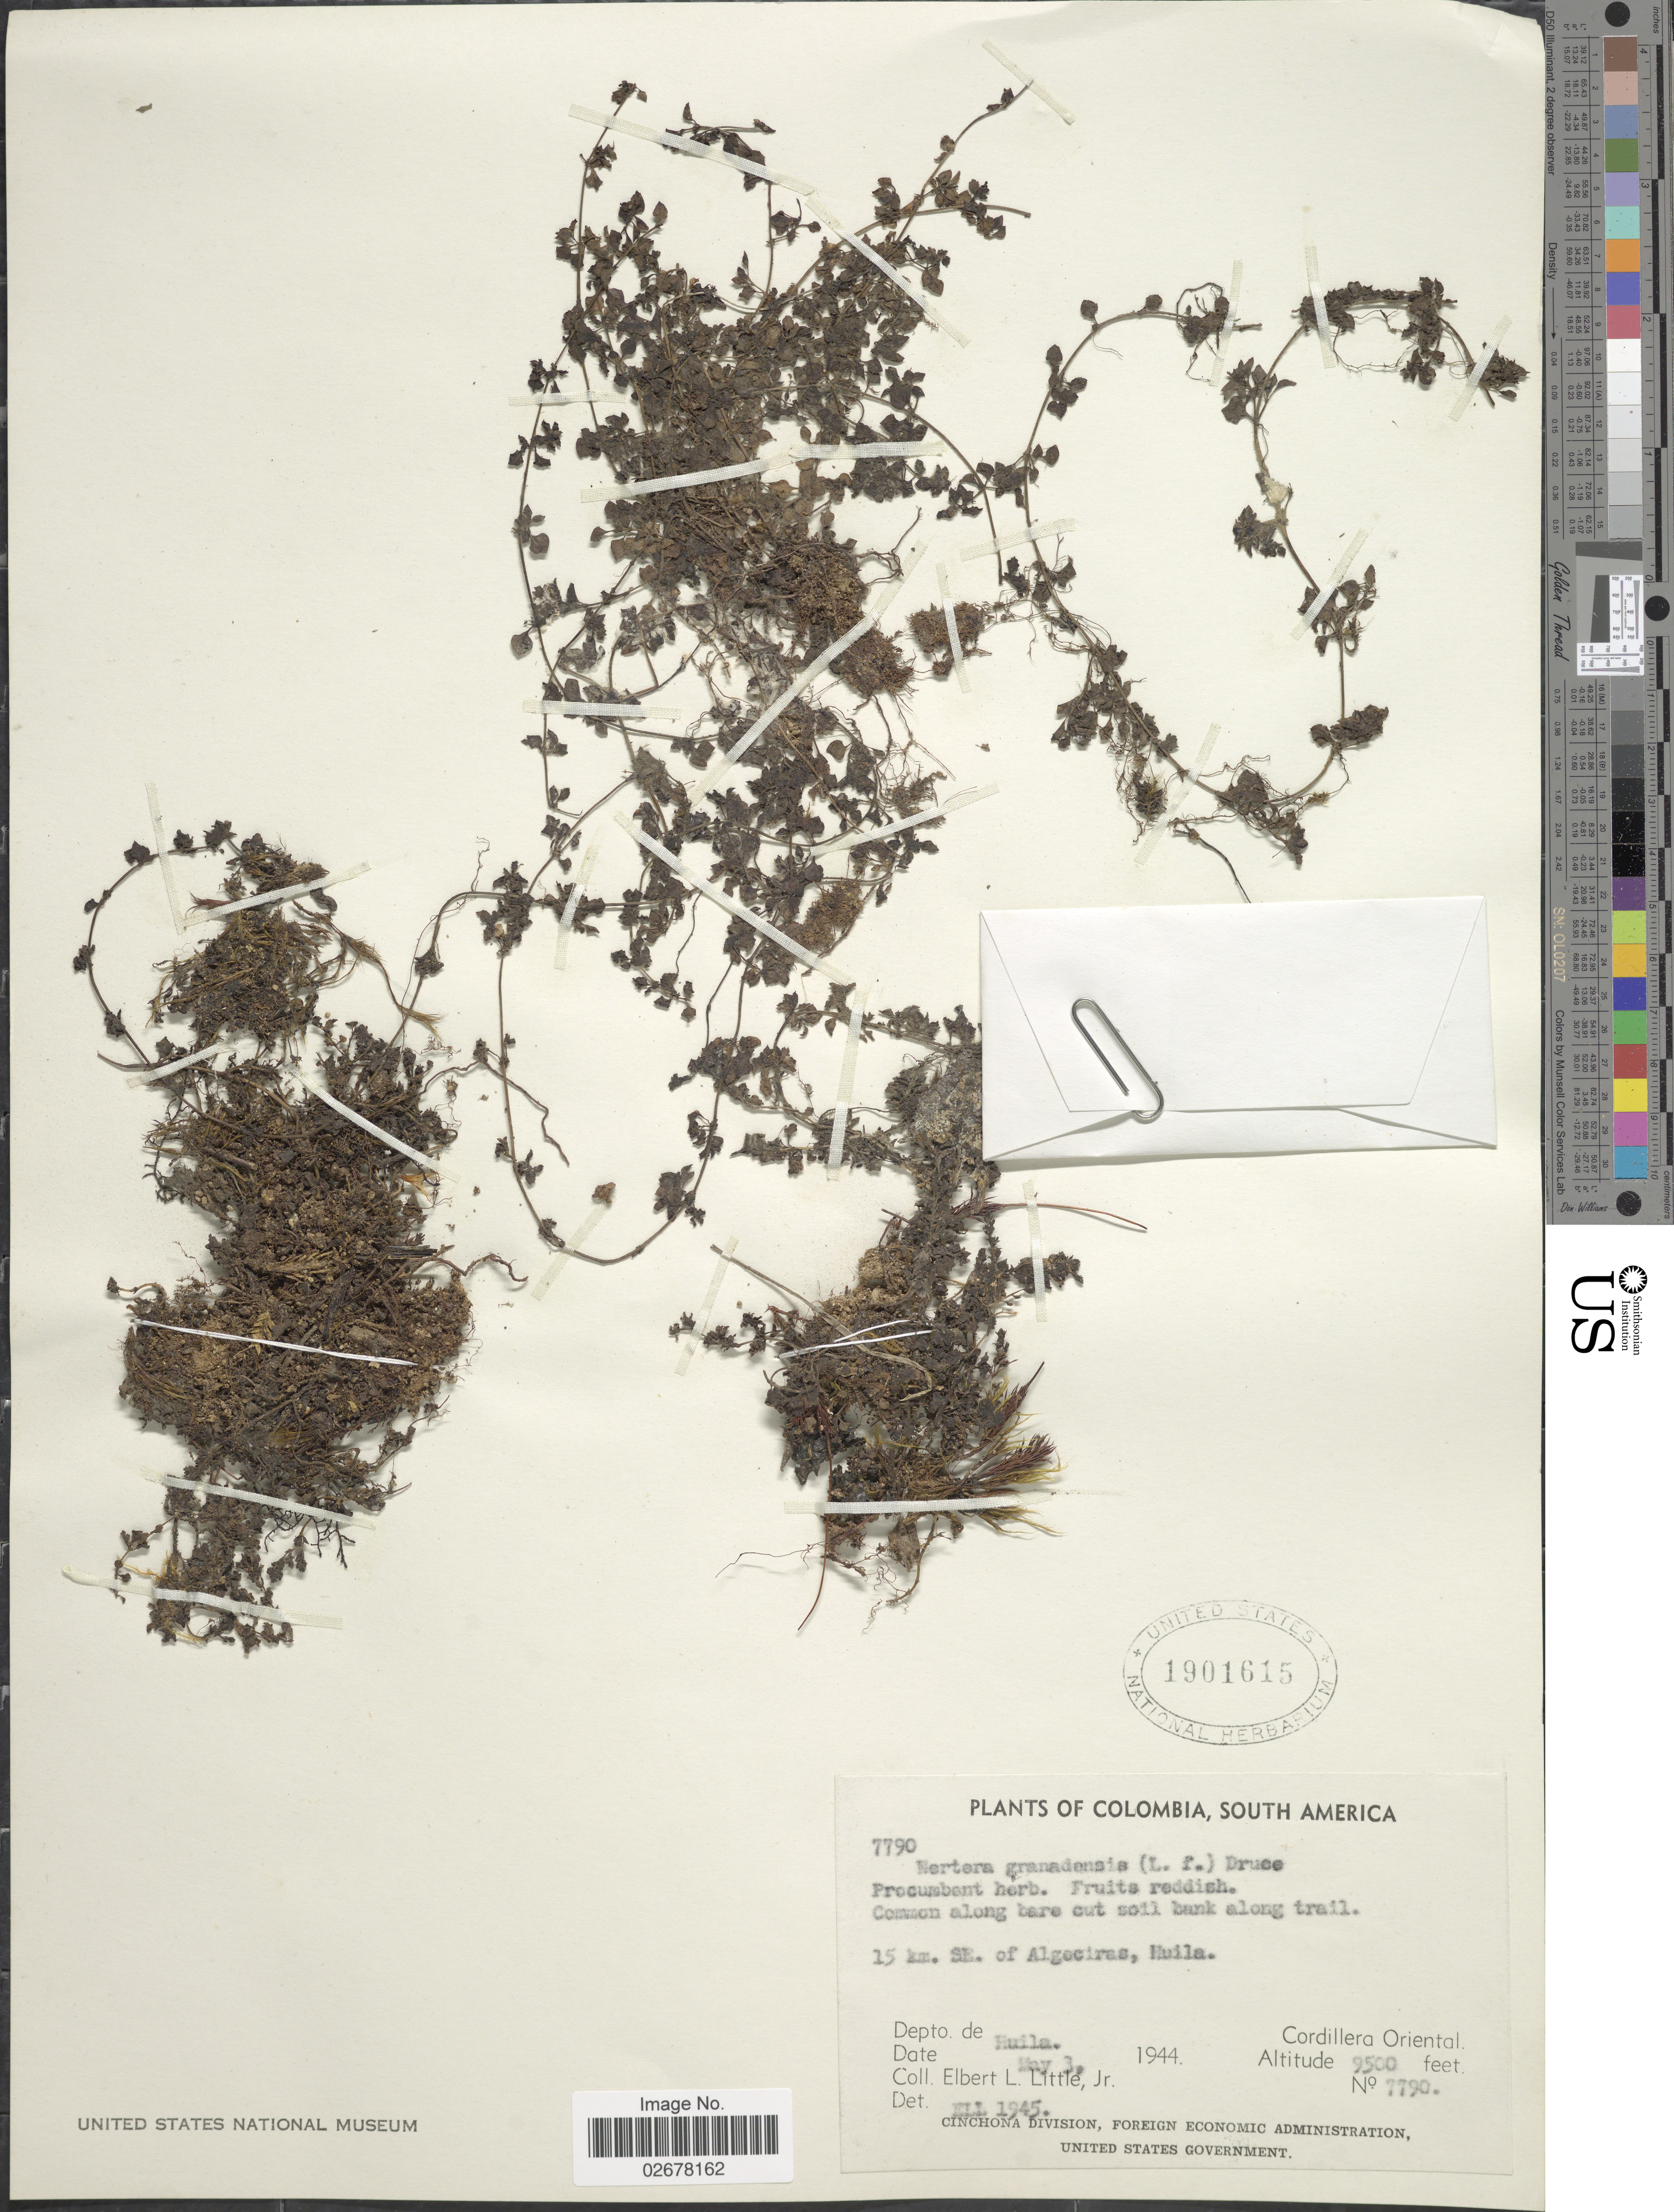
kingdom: Plantae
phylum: Tracheophyta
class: Magnoliopsida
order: Gentianales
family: Rubiaceae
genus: Nertera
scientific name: Nertera depressa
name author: Banks & Sol. ex Gaertn.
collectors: E. L. Little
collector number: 7790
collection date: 1944-05-03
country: Colombia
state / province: Huila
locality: Common along bare cut soil bank along trail, 15 km SE of Algeciras, Huila, Depto de Huila, Cordillera Oriental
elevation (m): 9500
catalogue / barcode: US 1901615